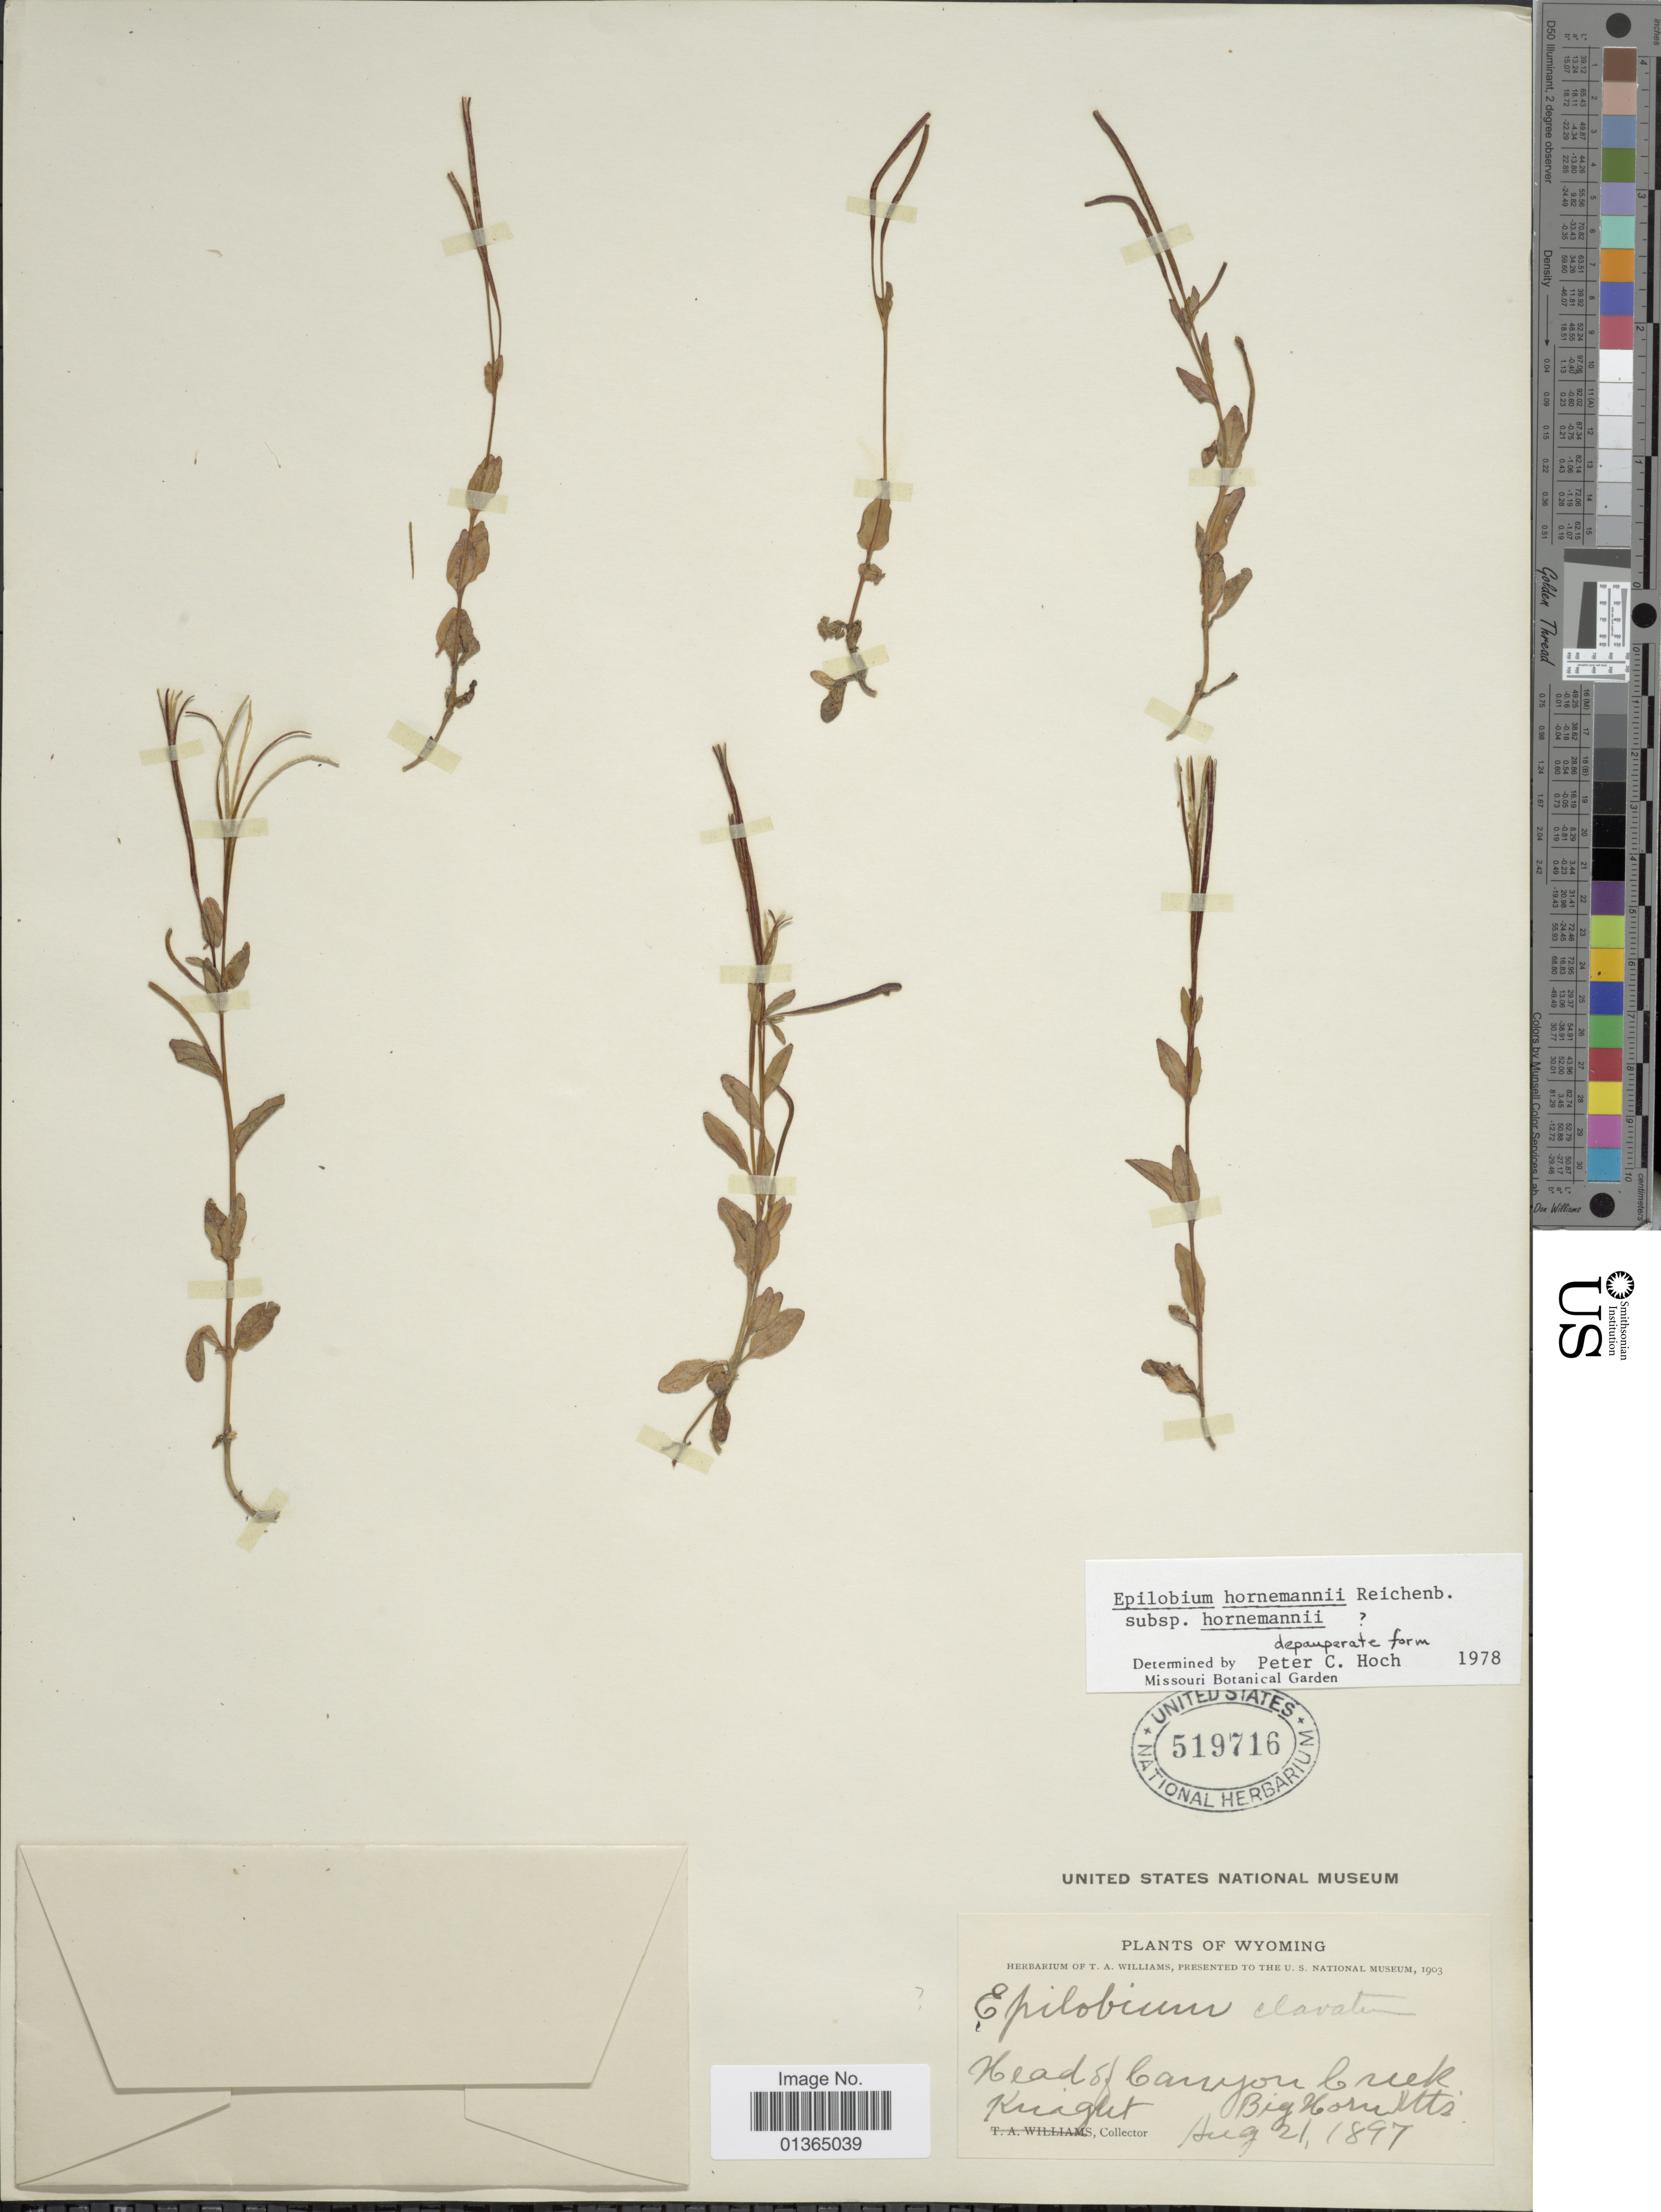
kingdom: Plantae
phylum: Tracheophyta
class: Magnoliopsida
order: Myrtales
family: Onagraceae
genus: Epilobium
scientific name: Epilobium hornemannii subsp. hornemannii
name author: Rchb.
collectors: -. Knight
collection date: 1897-08-21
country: United States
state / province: Wyoming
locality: Head of Canyon Creek, Big Horn Mts.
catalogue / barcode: US 519716